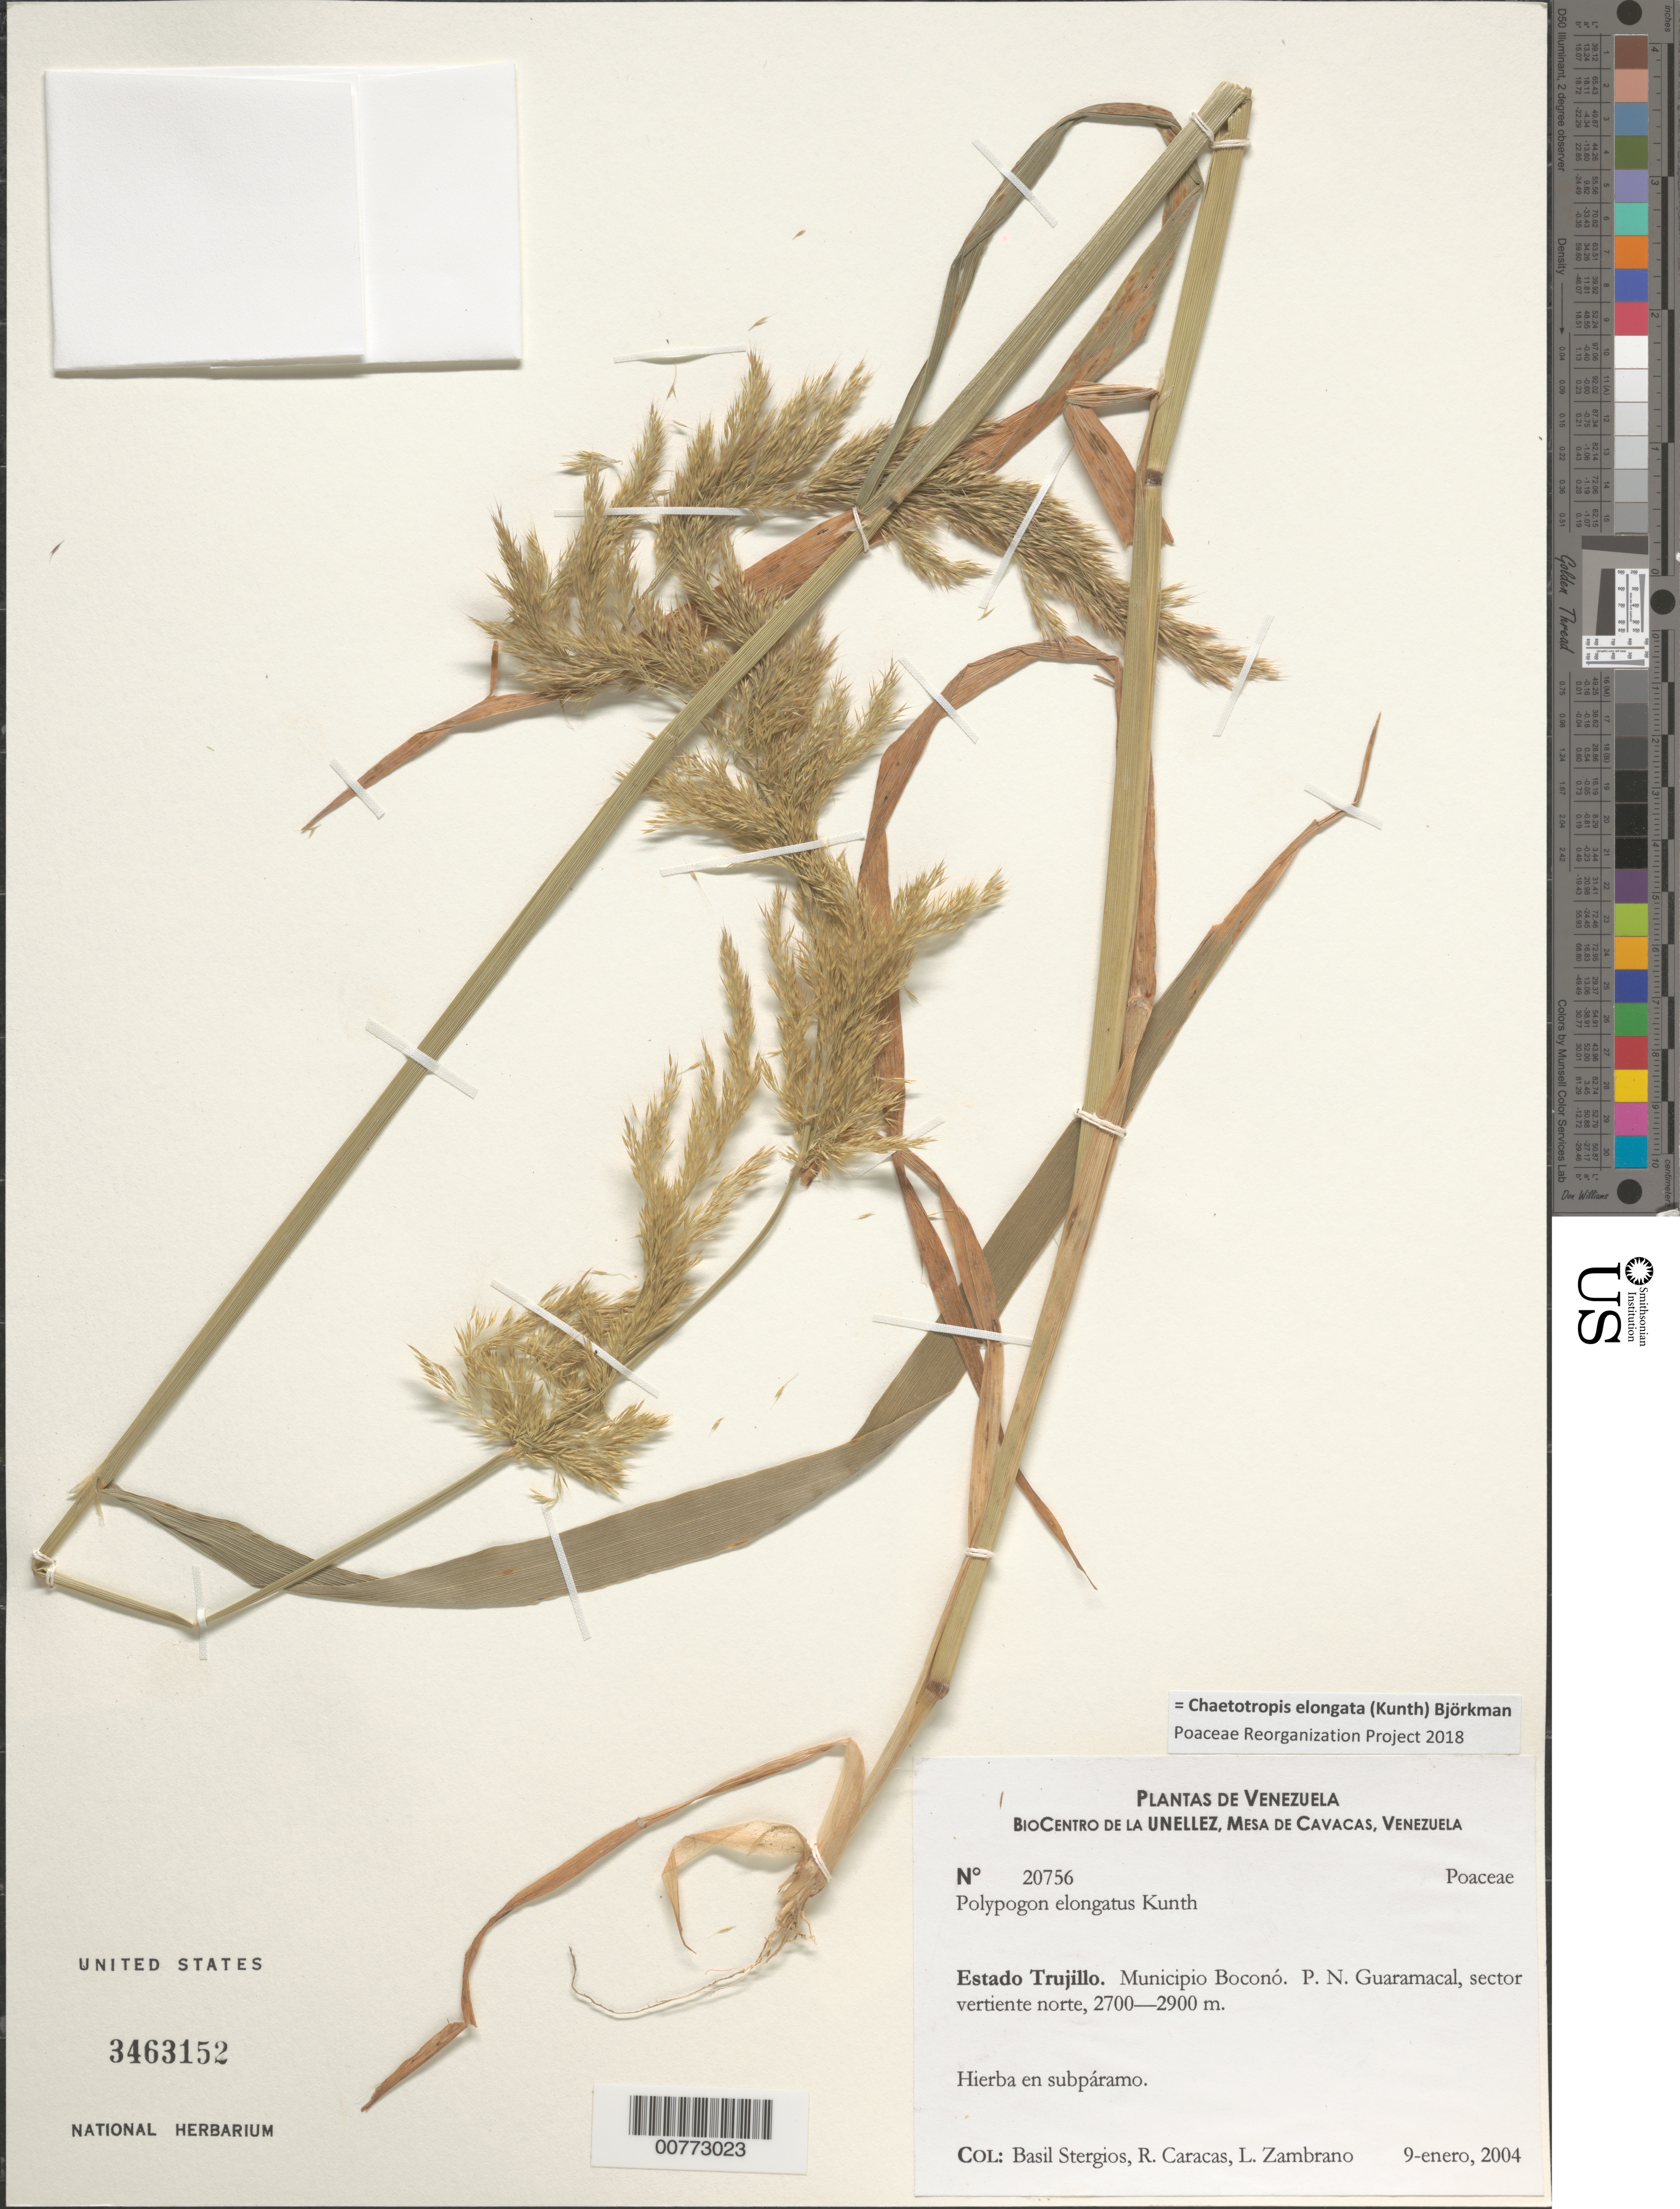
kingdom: Plantae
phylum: Tracheophyta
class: Liliopsida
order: Poales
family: Poaceae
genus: Chaetotropis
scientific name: Chaetotropis elongata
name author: (Kunth) Björkman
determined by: Poaceae Reorganization Project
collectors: B. G. Stergios, R. Caracas & L. Zambrano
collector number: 20756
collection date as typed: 09 Jan 2004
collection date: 2004-01-09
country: Venezuela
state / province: Trujillo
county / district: Boconó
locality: Parque Nacional Guaramacal, vertiente N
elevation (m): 2700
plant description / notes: PORT, US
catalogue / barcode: US 3463152